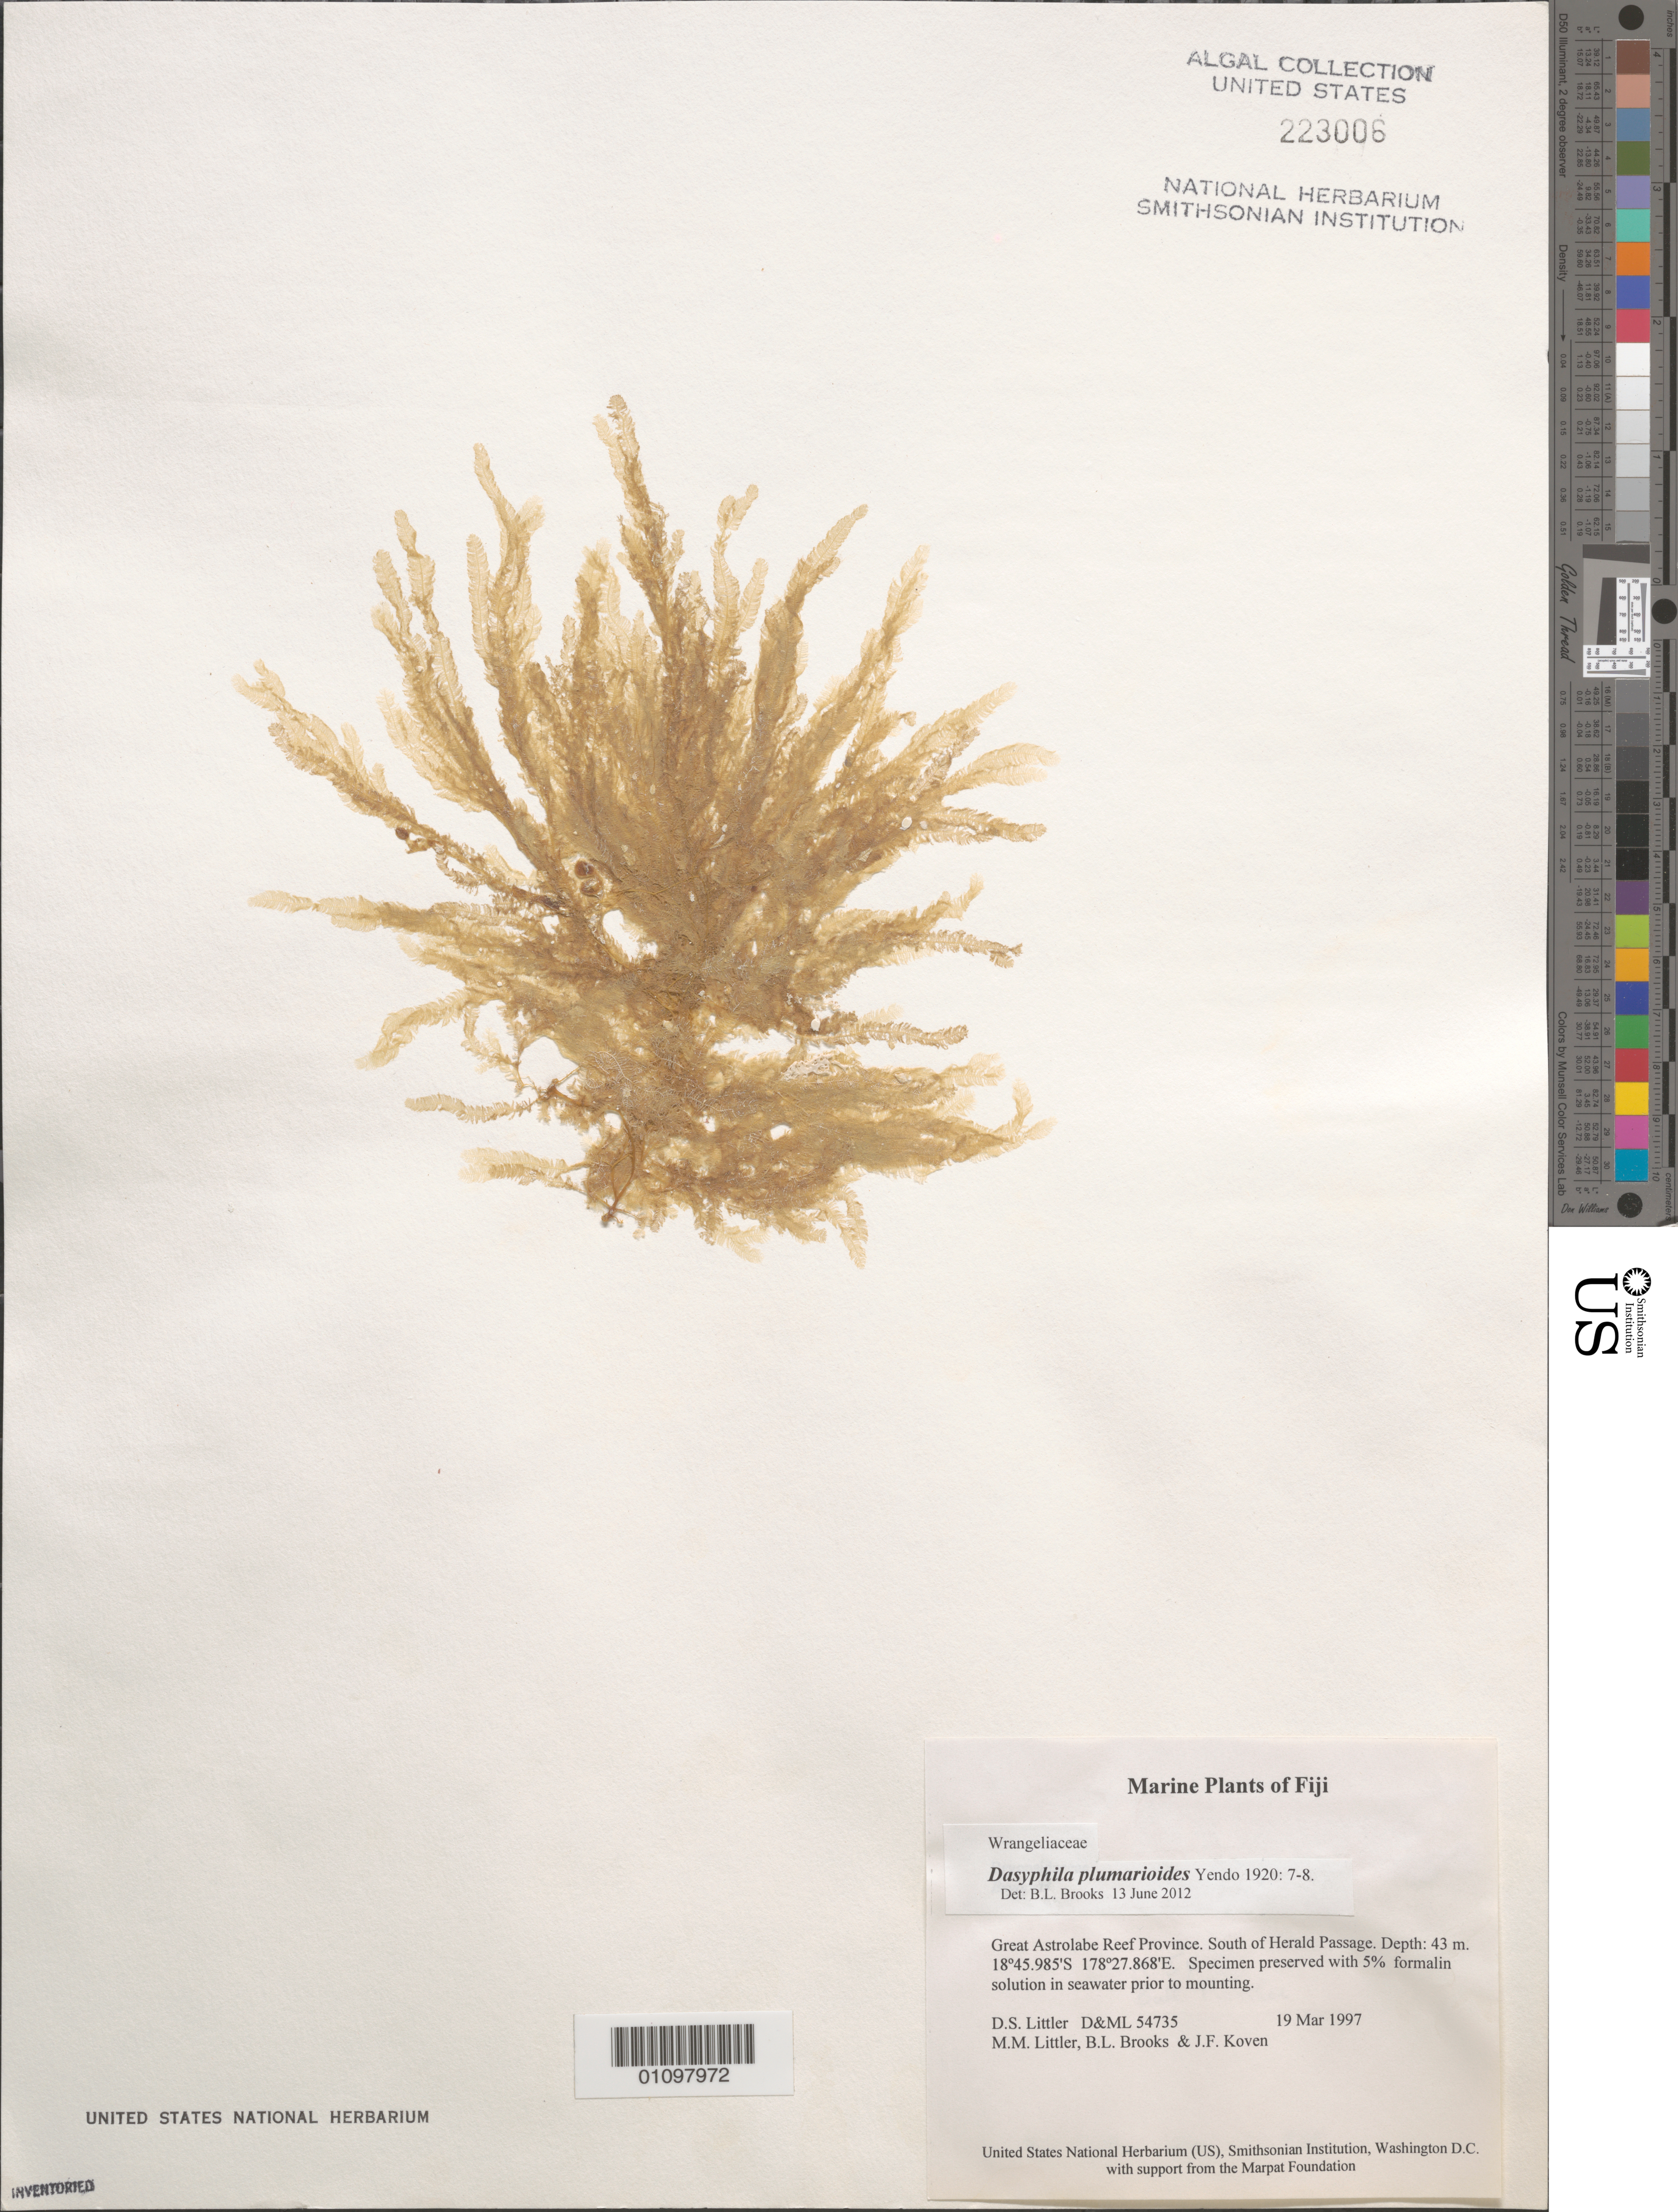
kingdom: Plantae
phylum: Rhodophyta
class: Florideophyceae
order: Ceramiales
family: Ceramiaceae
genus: Dasyphila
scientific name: Dasyphila plumarioides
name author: Yendo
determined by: Brooks, B. L., (BOT), Smithsonian Institution - National Museum of Natural History (UNITED STATES)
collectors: D. S. Littler, M. M. Littler, B. Brooks & J. Koven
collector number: D&ML 54735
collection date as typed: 19 Mar 1997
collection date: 1997-03-19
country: Fiji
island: Great Astrolabe Reef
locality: Great Astrolabe Reef, south of Herald Passage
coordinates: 18 45.985'S, 178 27.868'E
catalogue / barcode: US 223006